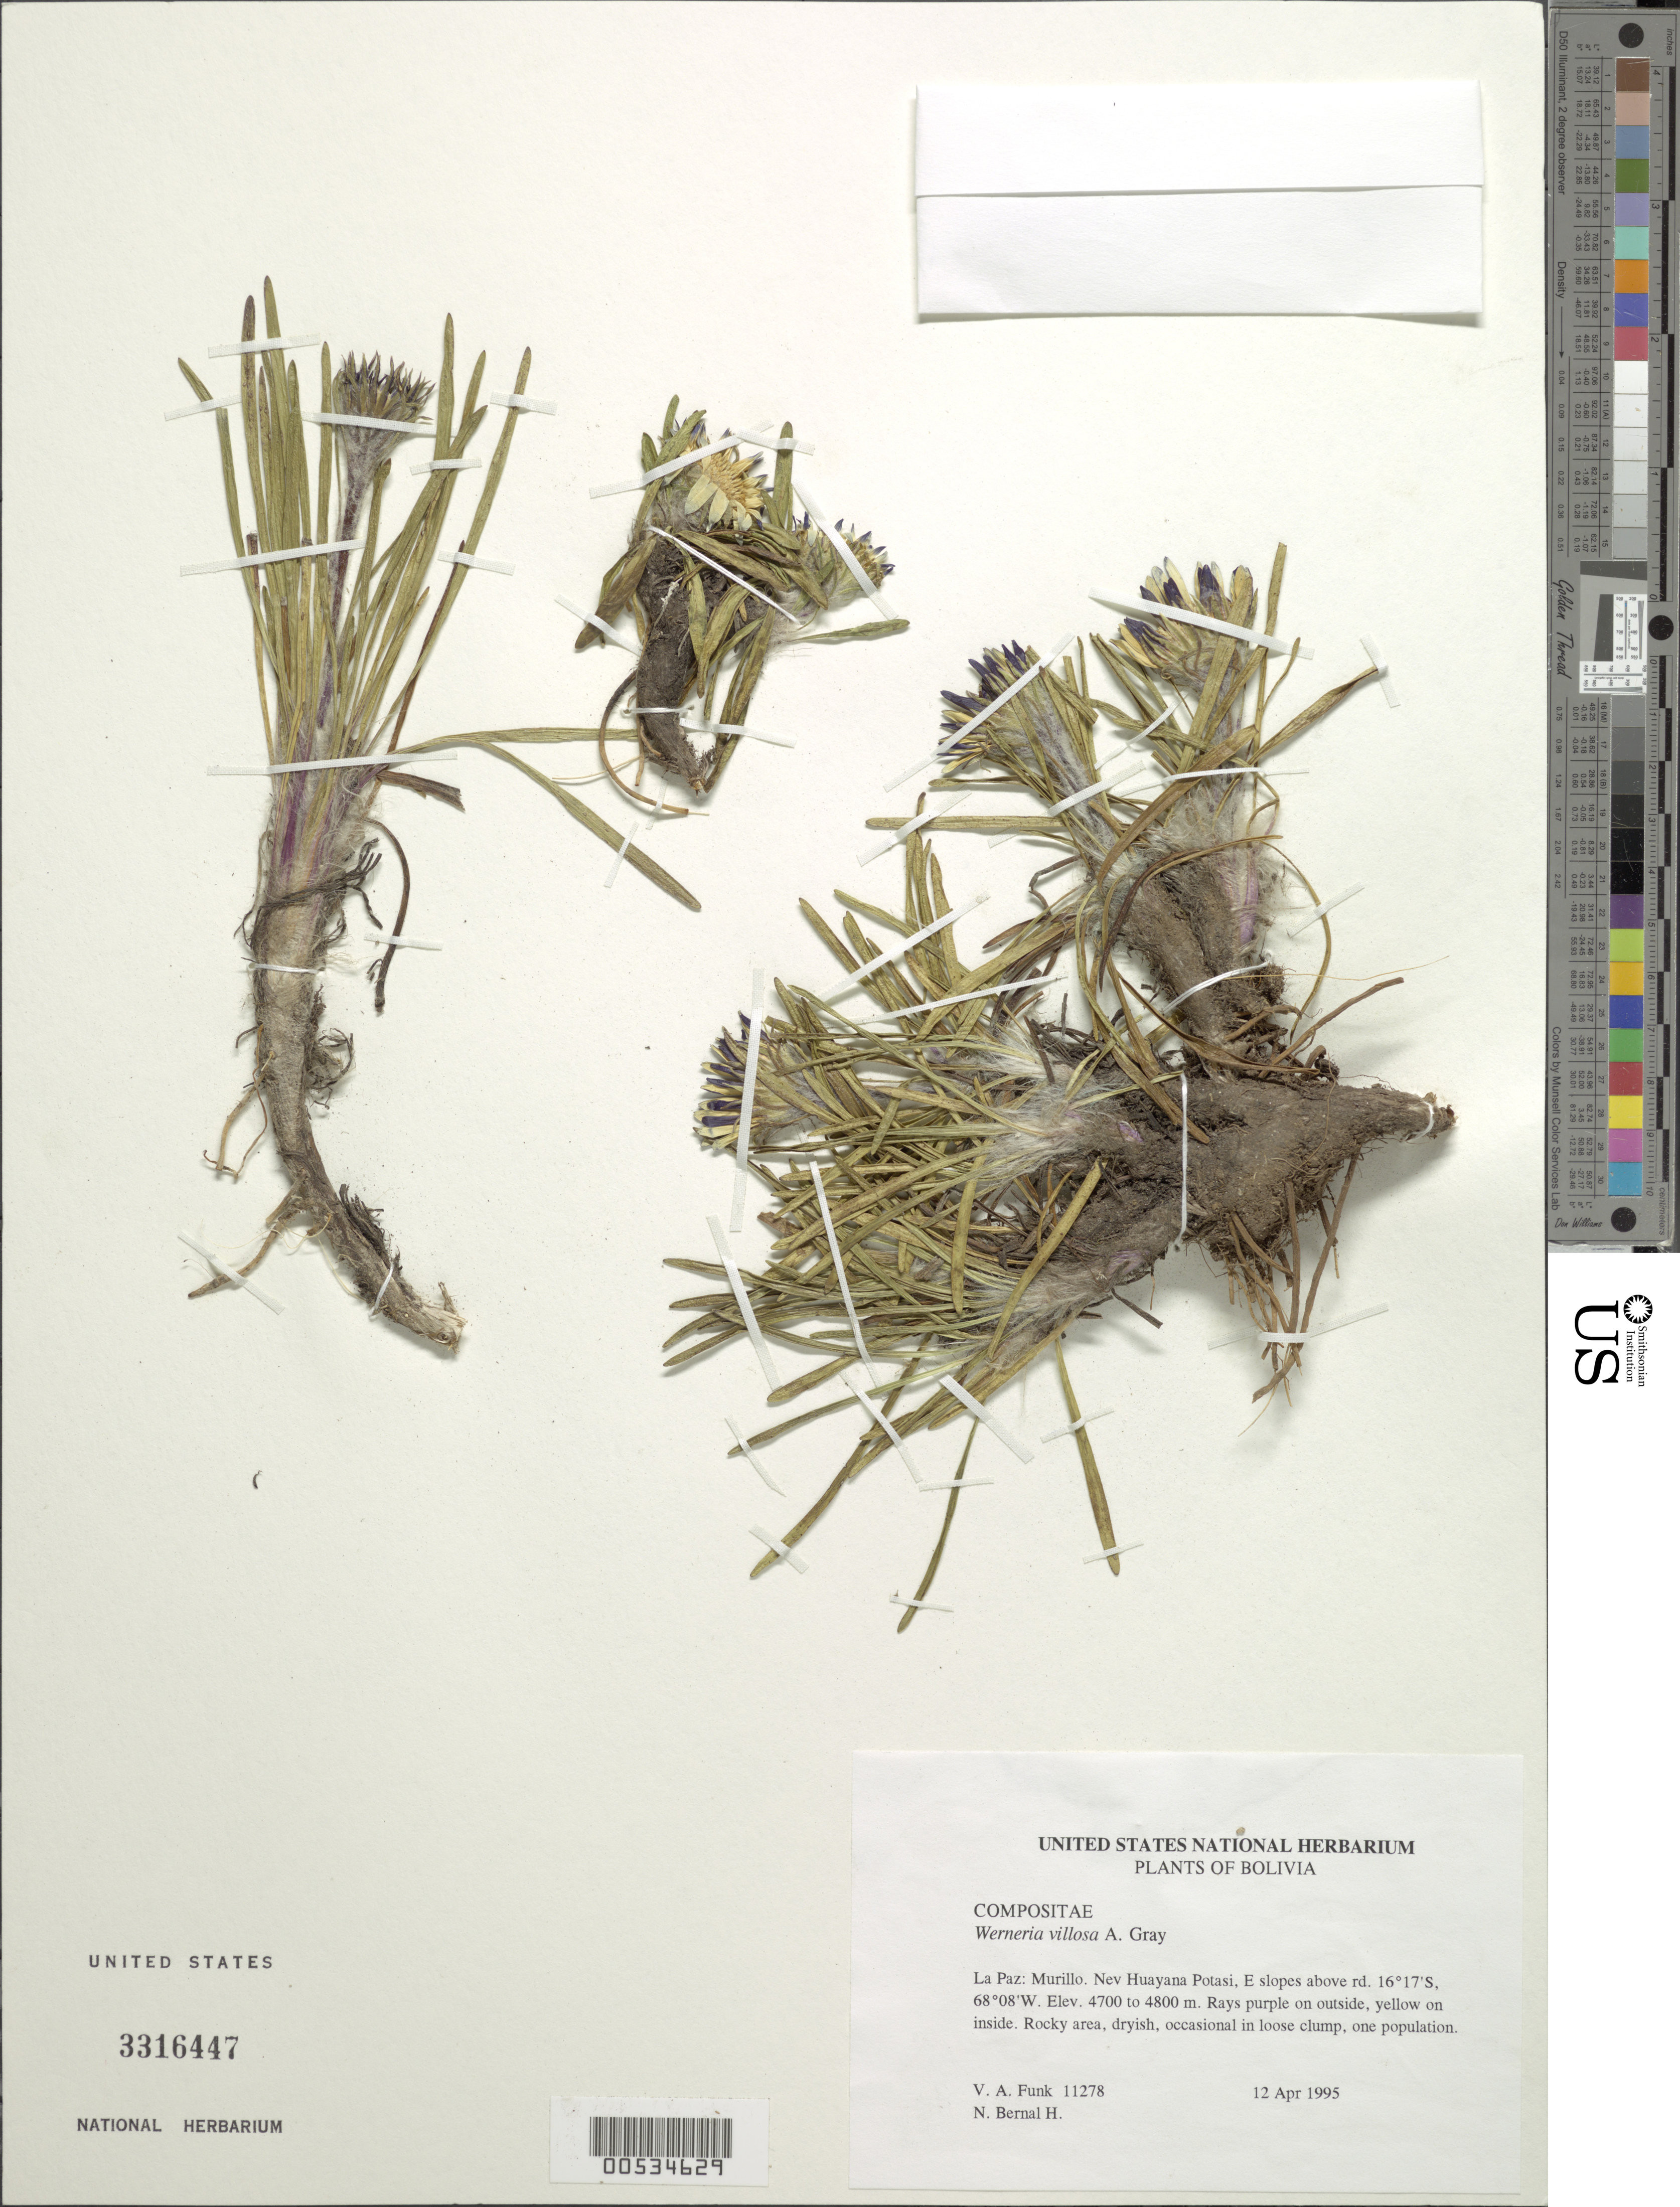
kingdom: Plantae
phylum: Tracheophyta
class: Magnoliopsida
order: Asterales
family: Asteraceae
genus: Werneria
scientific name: Werneria villosa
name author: A. Gray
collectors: V. Funk & N. Bernal H.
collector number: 11278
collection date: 1995-04-12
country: Bolivia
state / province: La Paz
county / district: Murillo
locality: Nev. Huayana Potasi, E slopes above rd.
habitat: Rocky area, dryish; loose ETC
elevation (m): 4700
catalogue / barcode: US 3316447